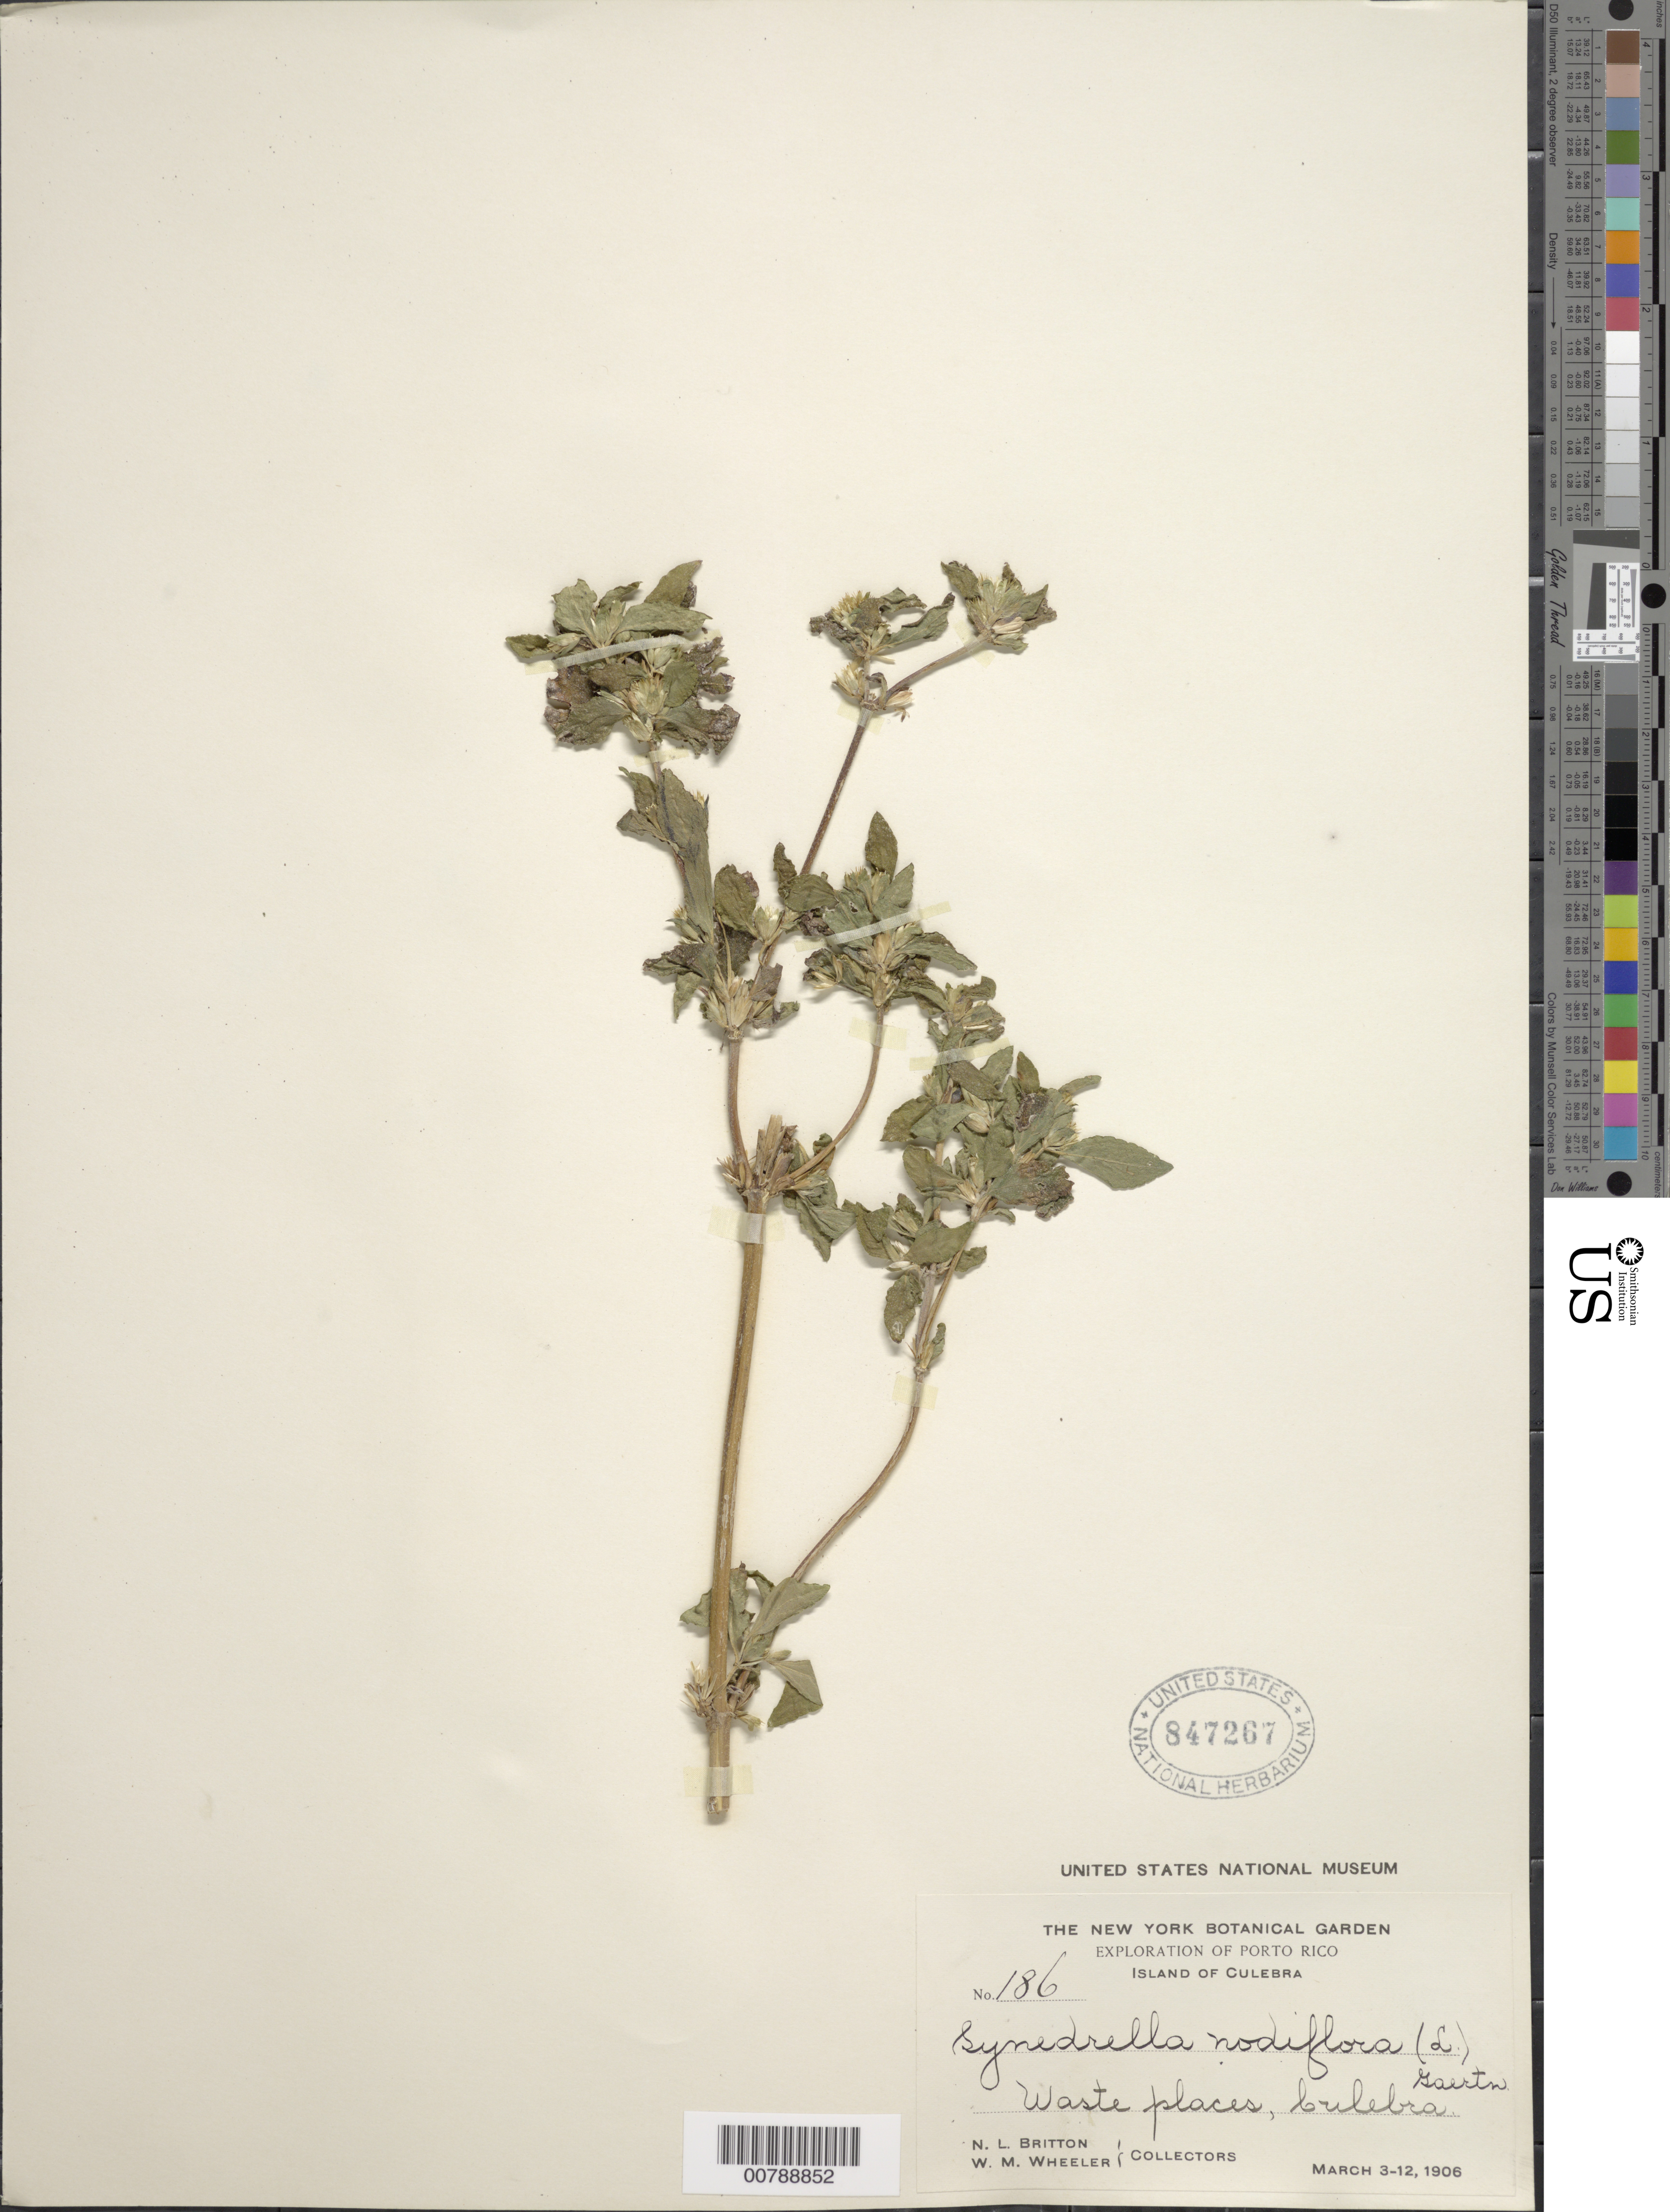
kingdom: Plantae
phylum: Tracheophyta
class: Magnoliopsida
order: Asterales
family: Asteraceae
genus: Synedrella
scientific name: Synedrella nodiflora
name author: (L.) Gaertn.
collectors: N. Britton & W. Wheeler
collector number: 186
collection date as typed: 03 Mar 1906 to 12 Mar 1906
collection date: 1906-03-03/1906-03-12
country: Puerto Rico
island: Culebra I.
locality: Waste places, Culebra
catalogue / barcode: US 847267